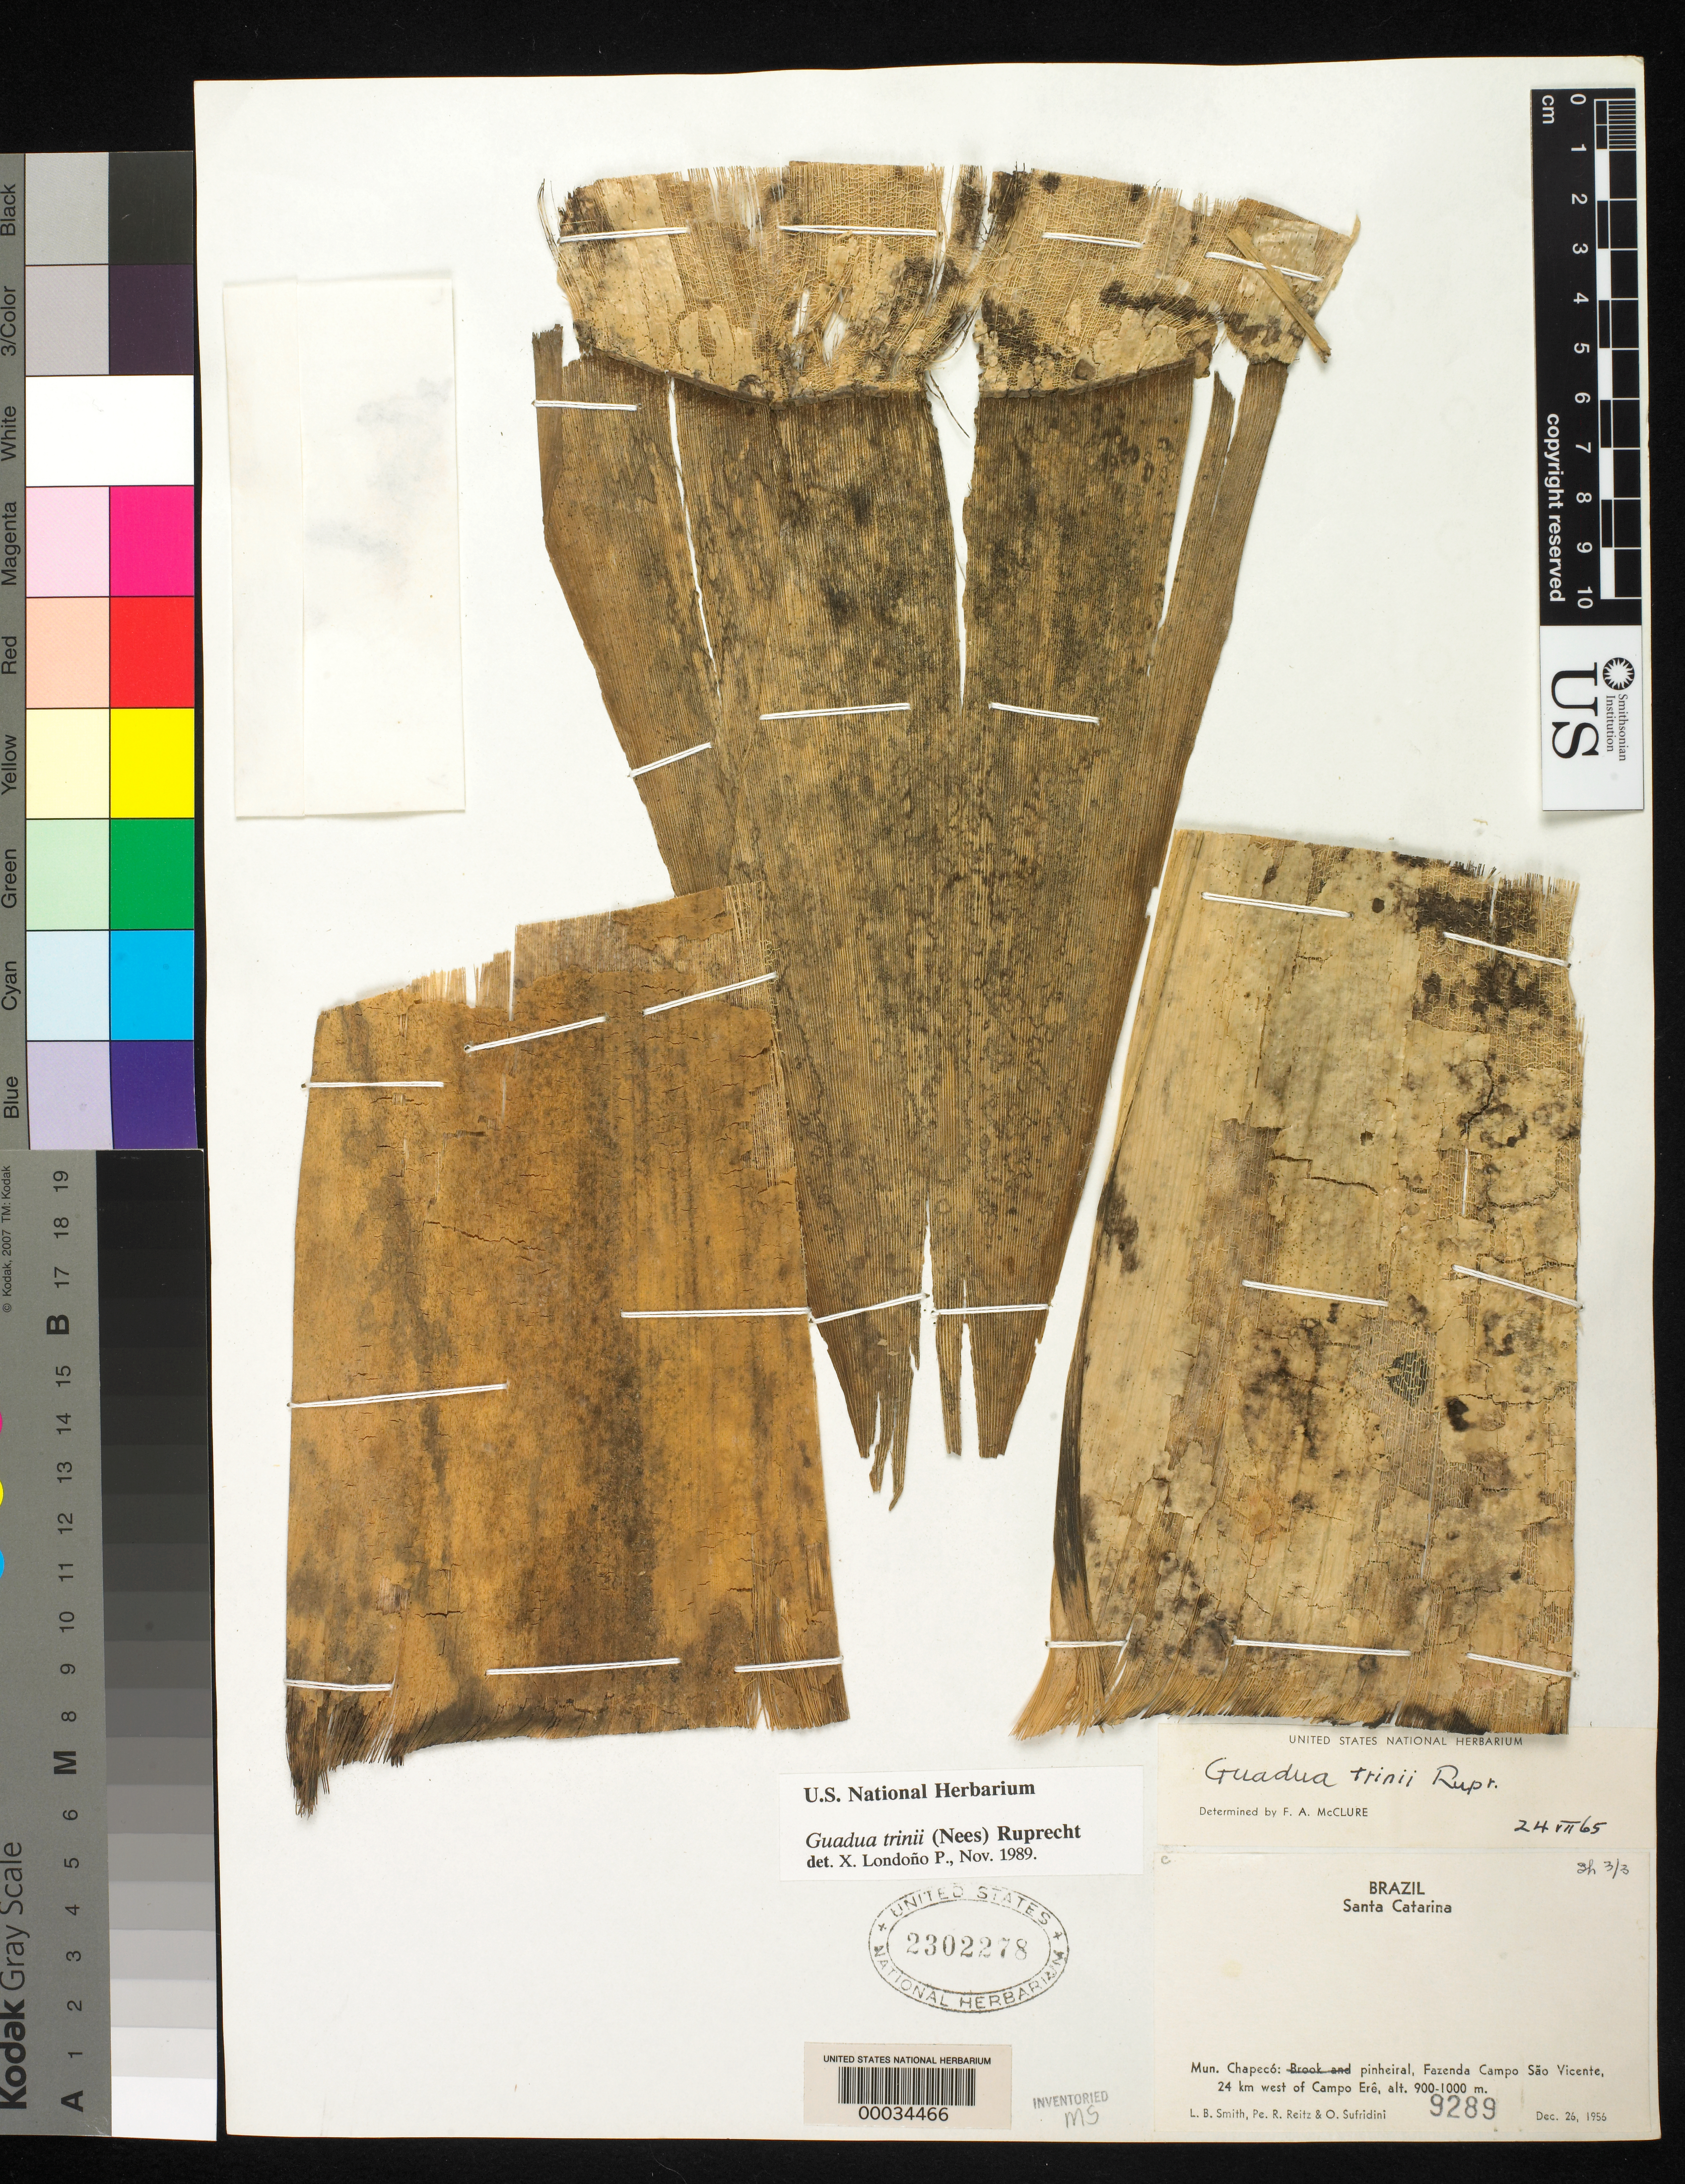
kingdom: Plantae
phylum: Tracheophyta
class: Liliopsida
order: Poales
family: Poaceae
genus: Guadua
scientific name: Guadua trinii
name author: (Nees) Nees ex Rupr.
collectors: L. Smith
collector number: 9289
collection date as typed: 26 Dec 1956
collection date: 1956-12-26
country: Brazil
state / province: Santa Catarina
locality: Chapeco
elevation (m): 900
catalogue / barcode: US 2302278